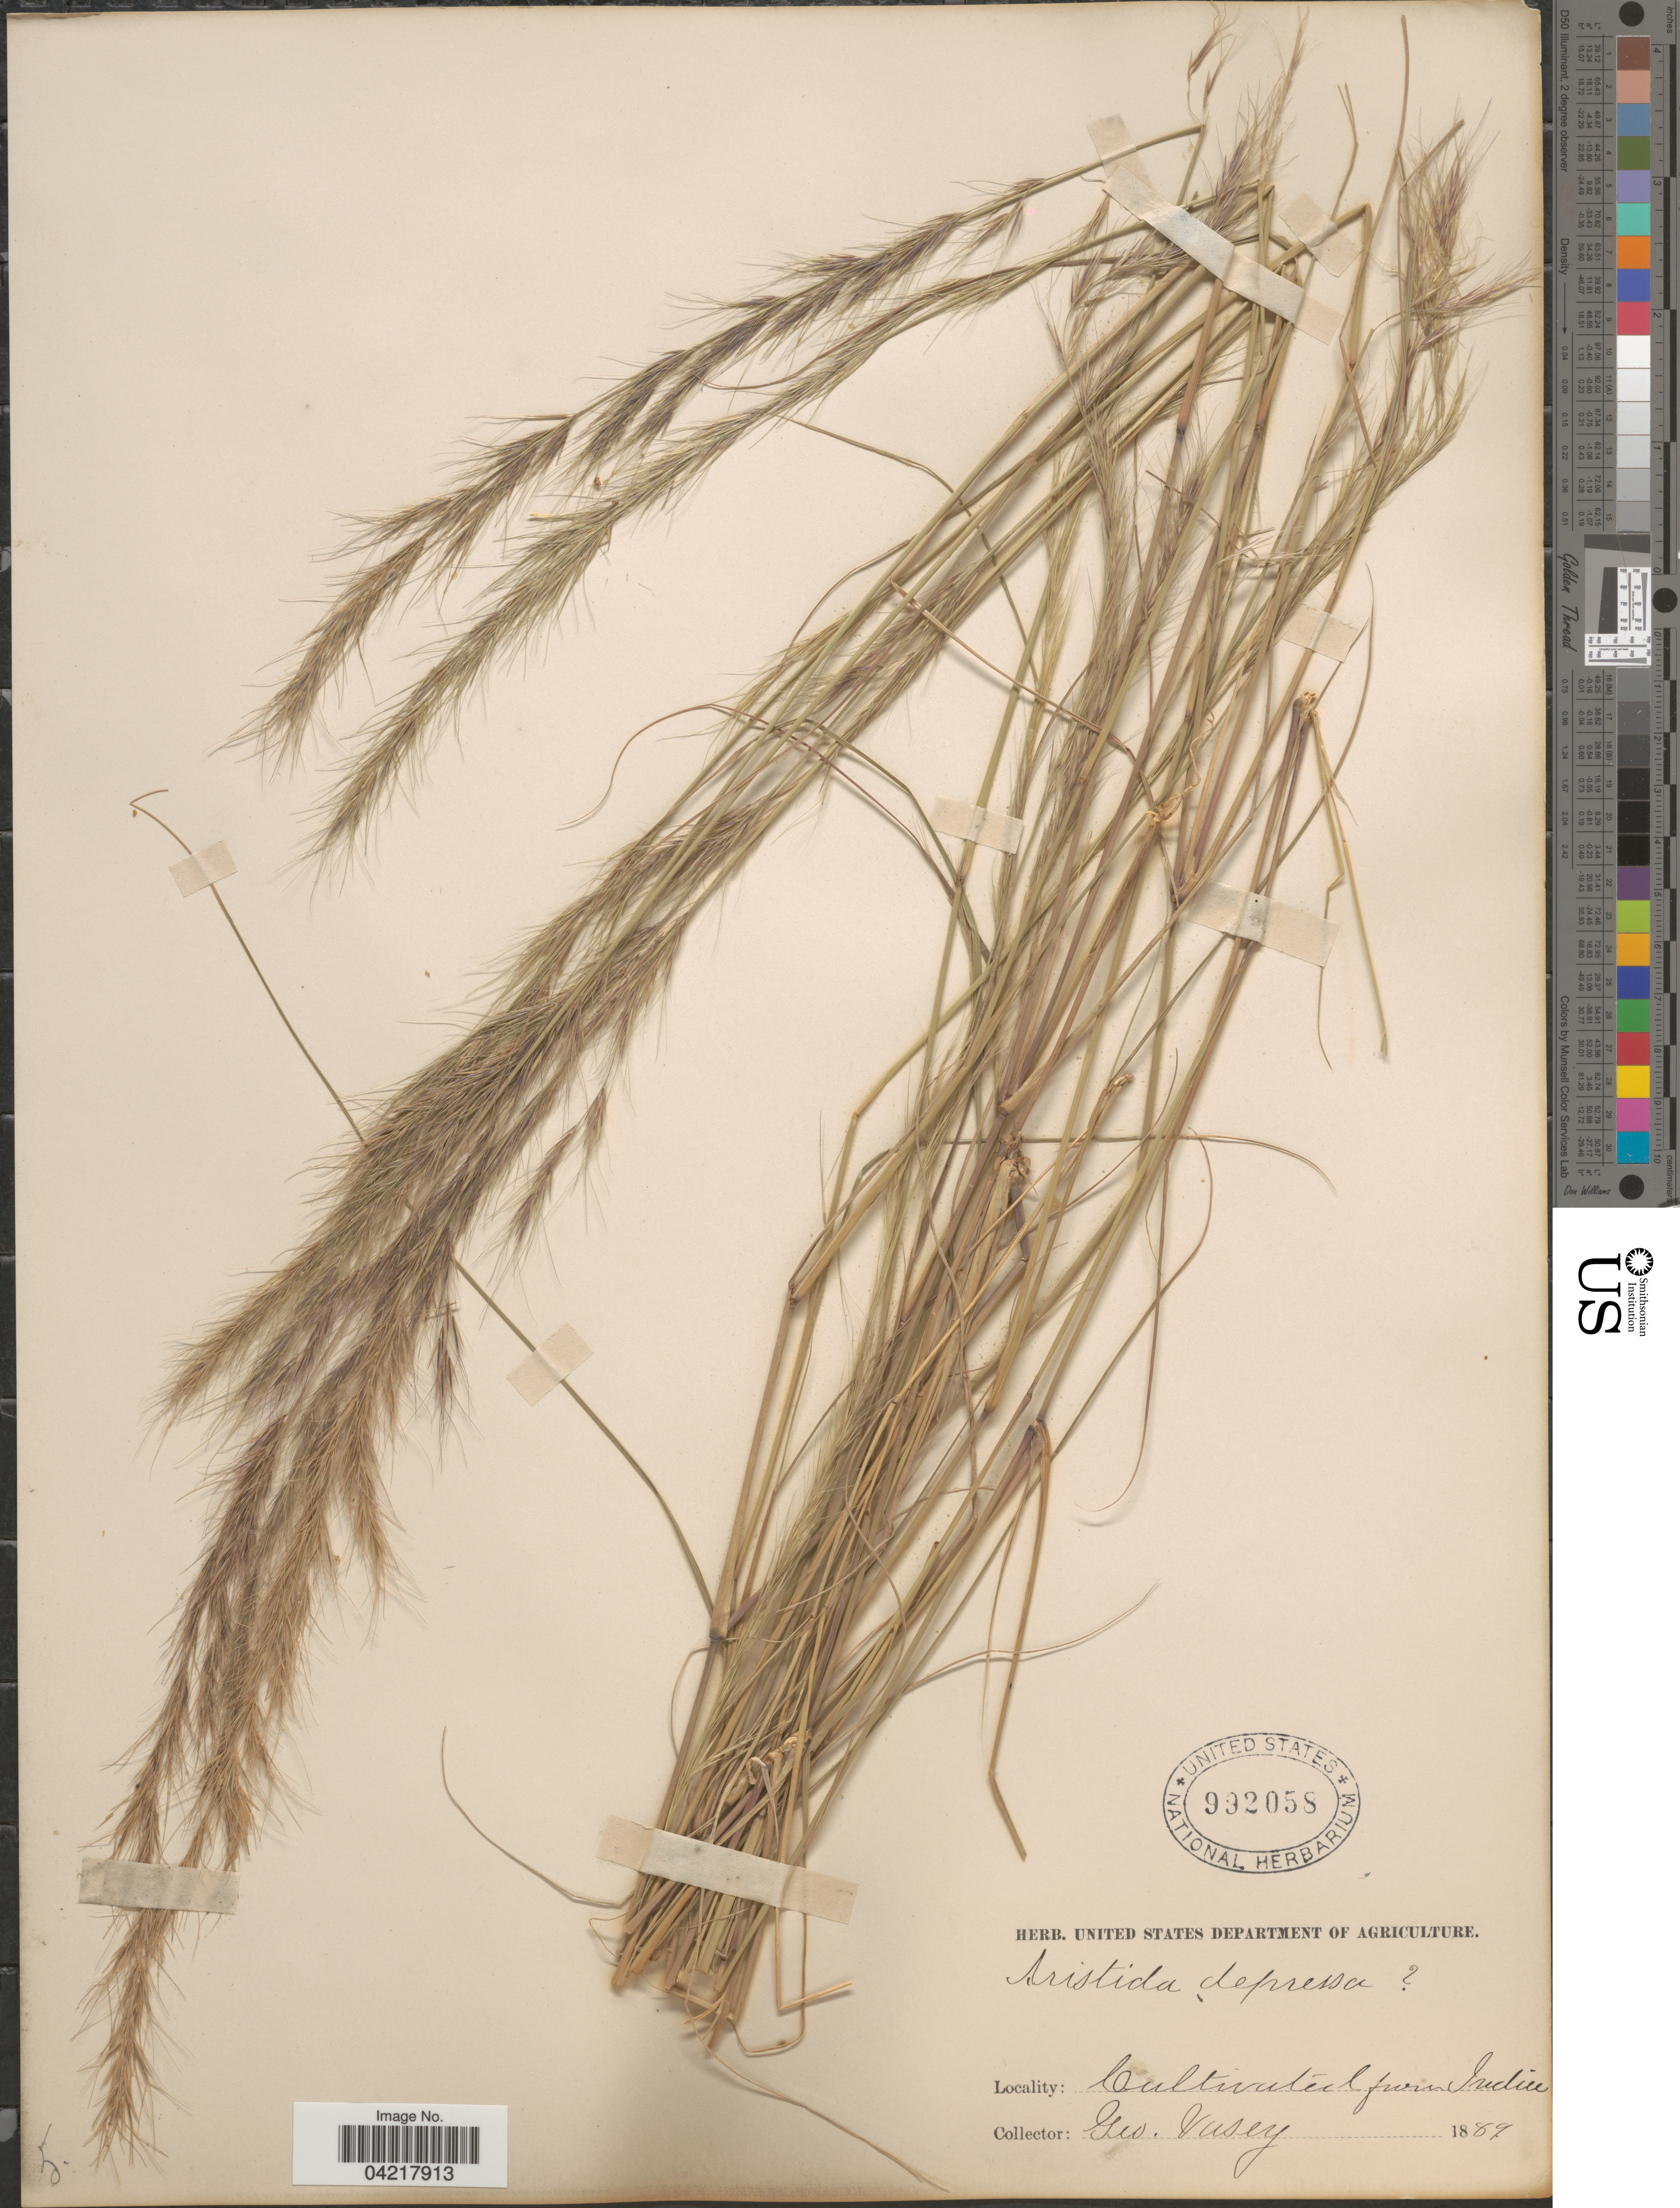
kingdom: Plantae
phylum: Tracheophyta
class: Liliopsida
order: Poales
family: Poaceae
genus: Aristida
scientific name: Aristida depressa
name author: Retz.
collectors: G. R. Vasey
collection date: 1889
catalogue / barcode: US 992058